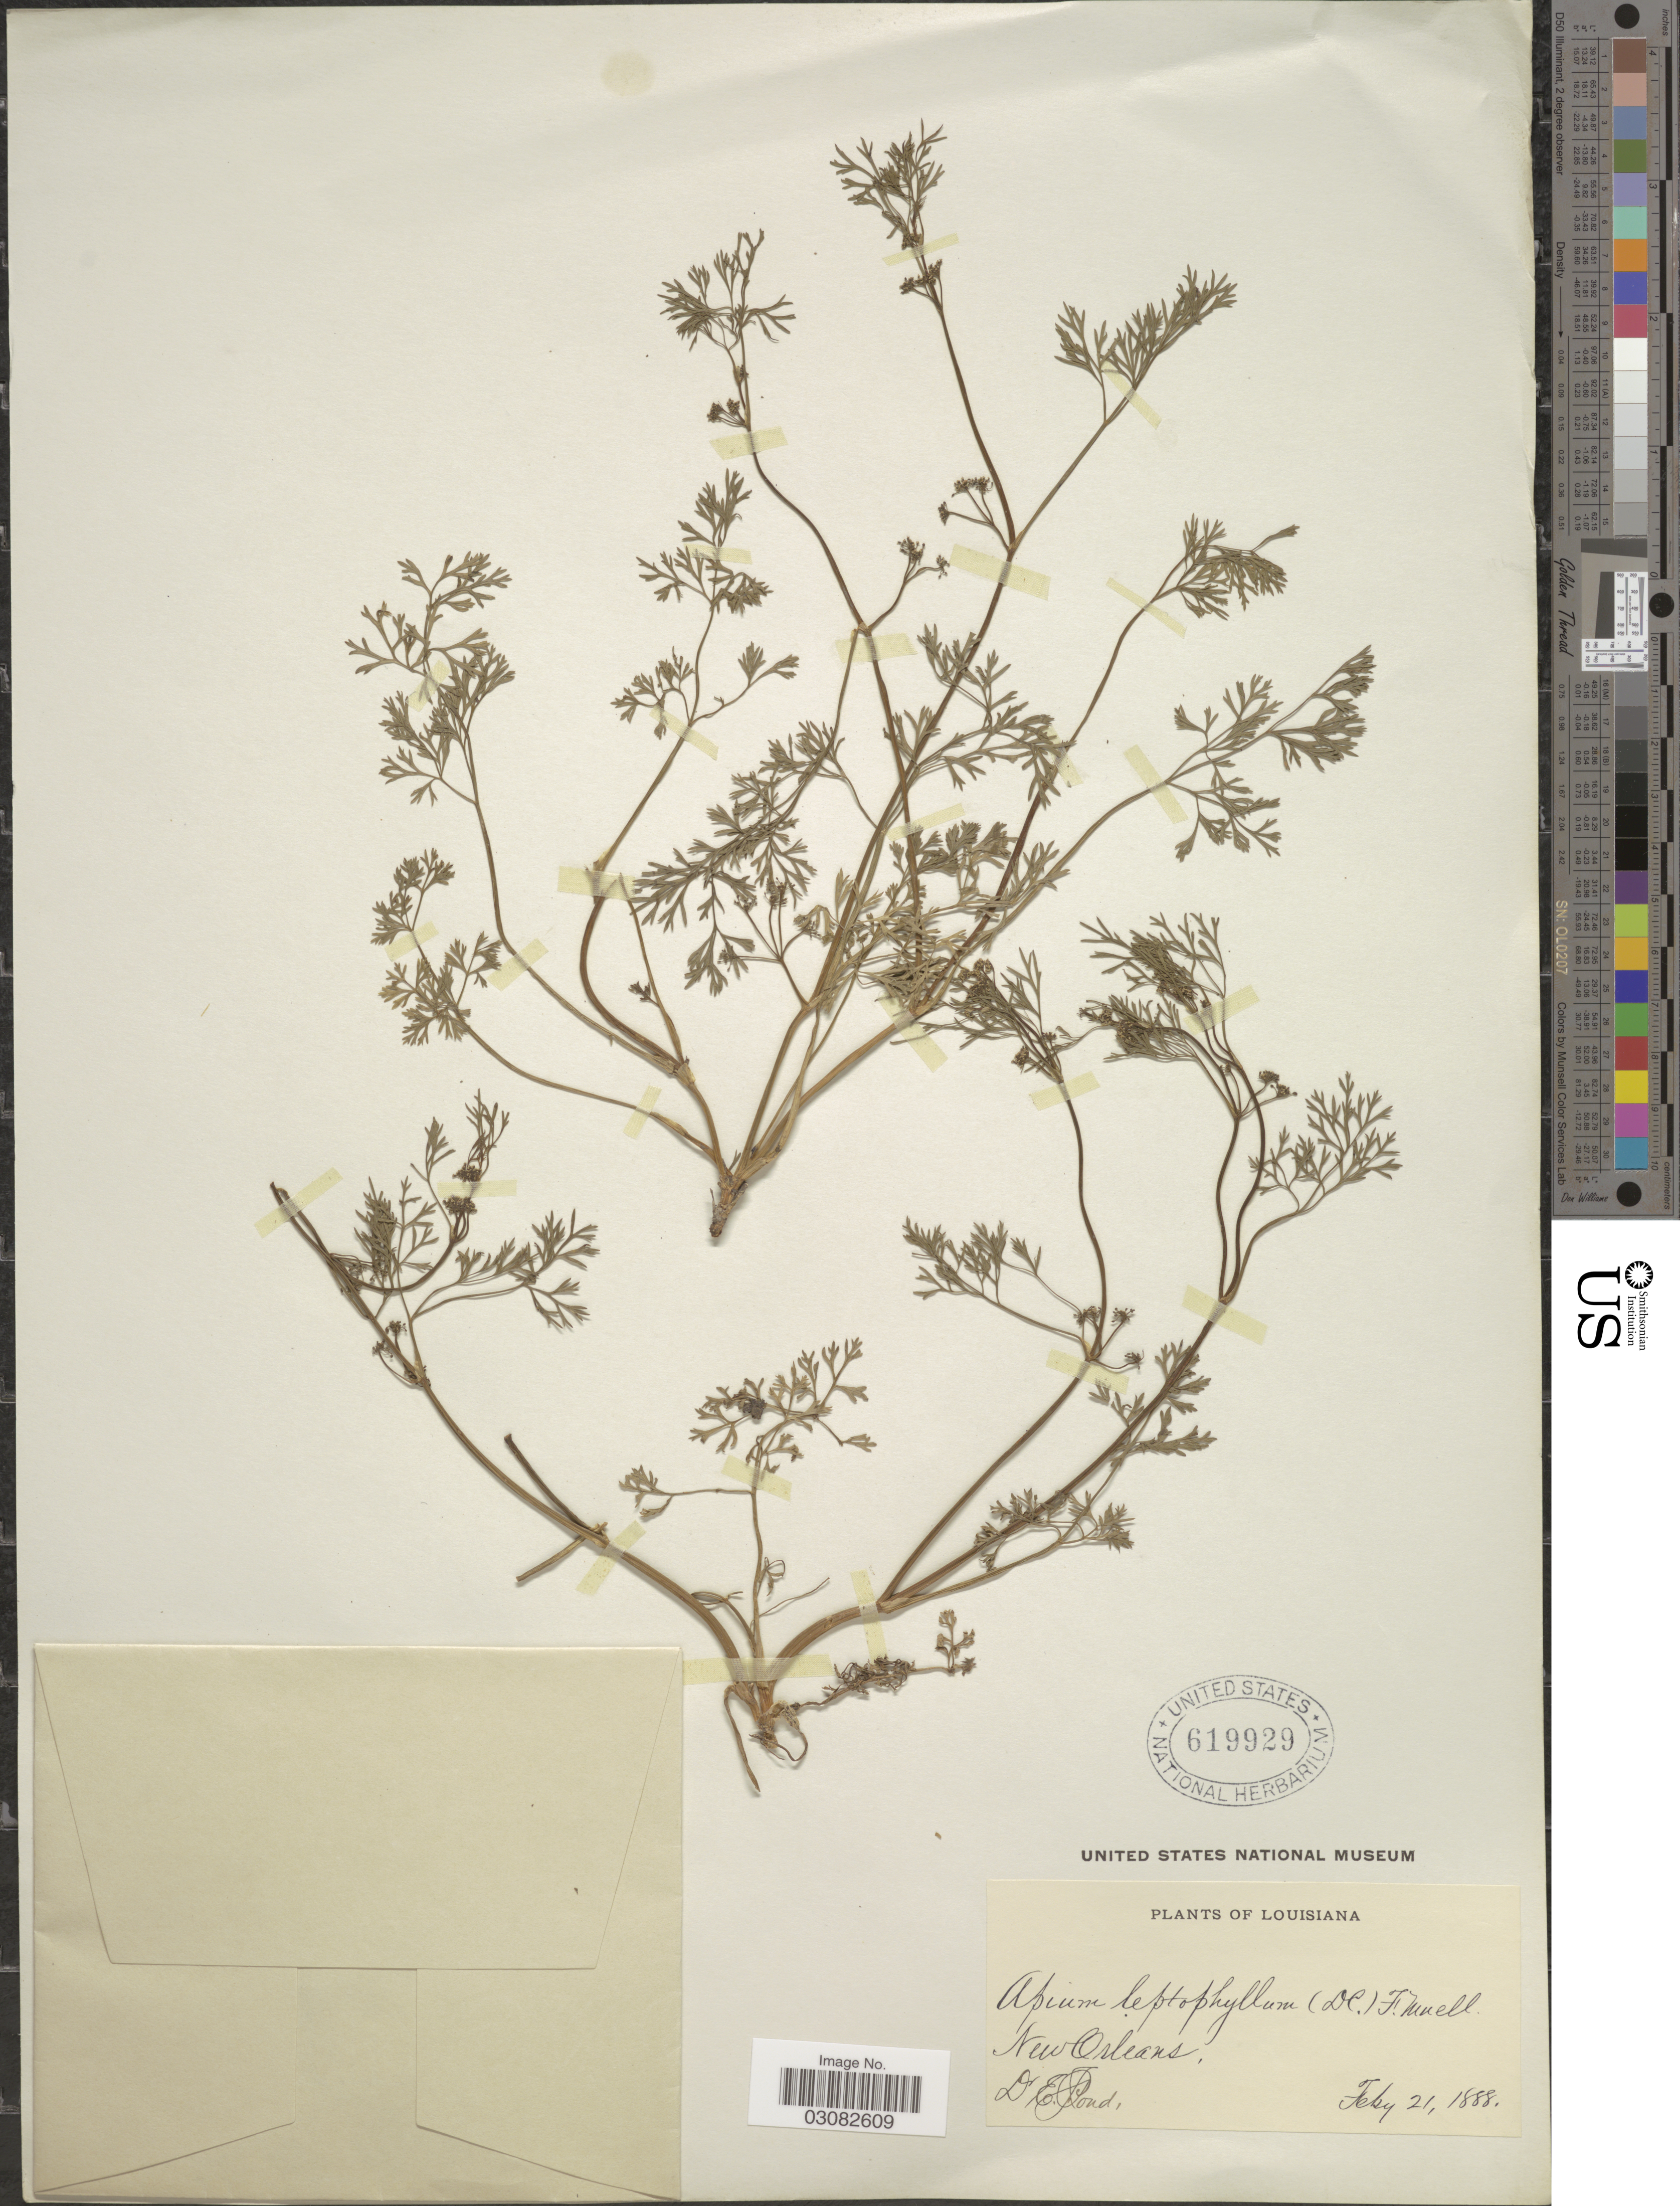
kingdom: Plantae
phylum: Tracheophyta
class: Magnoliopsida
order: Apiales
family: Apiaceae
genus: Apium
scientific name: Apium ammi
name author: (Jacq.) Urb.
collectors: E. Pond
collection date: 1888-02-21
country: United States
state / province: Louisiana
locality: New Orleans.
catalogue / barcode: US 619929